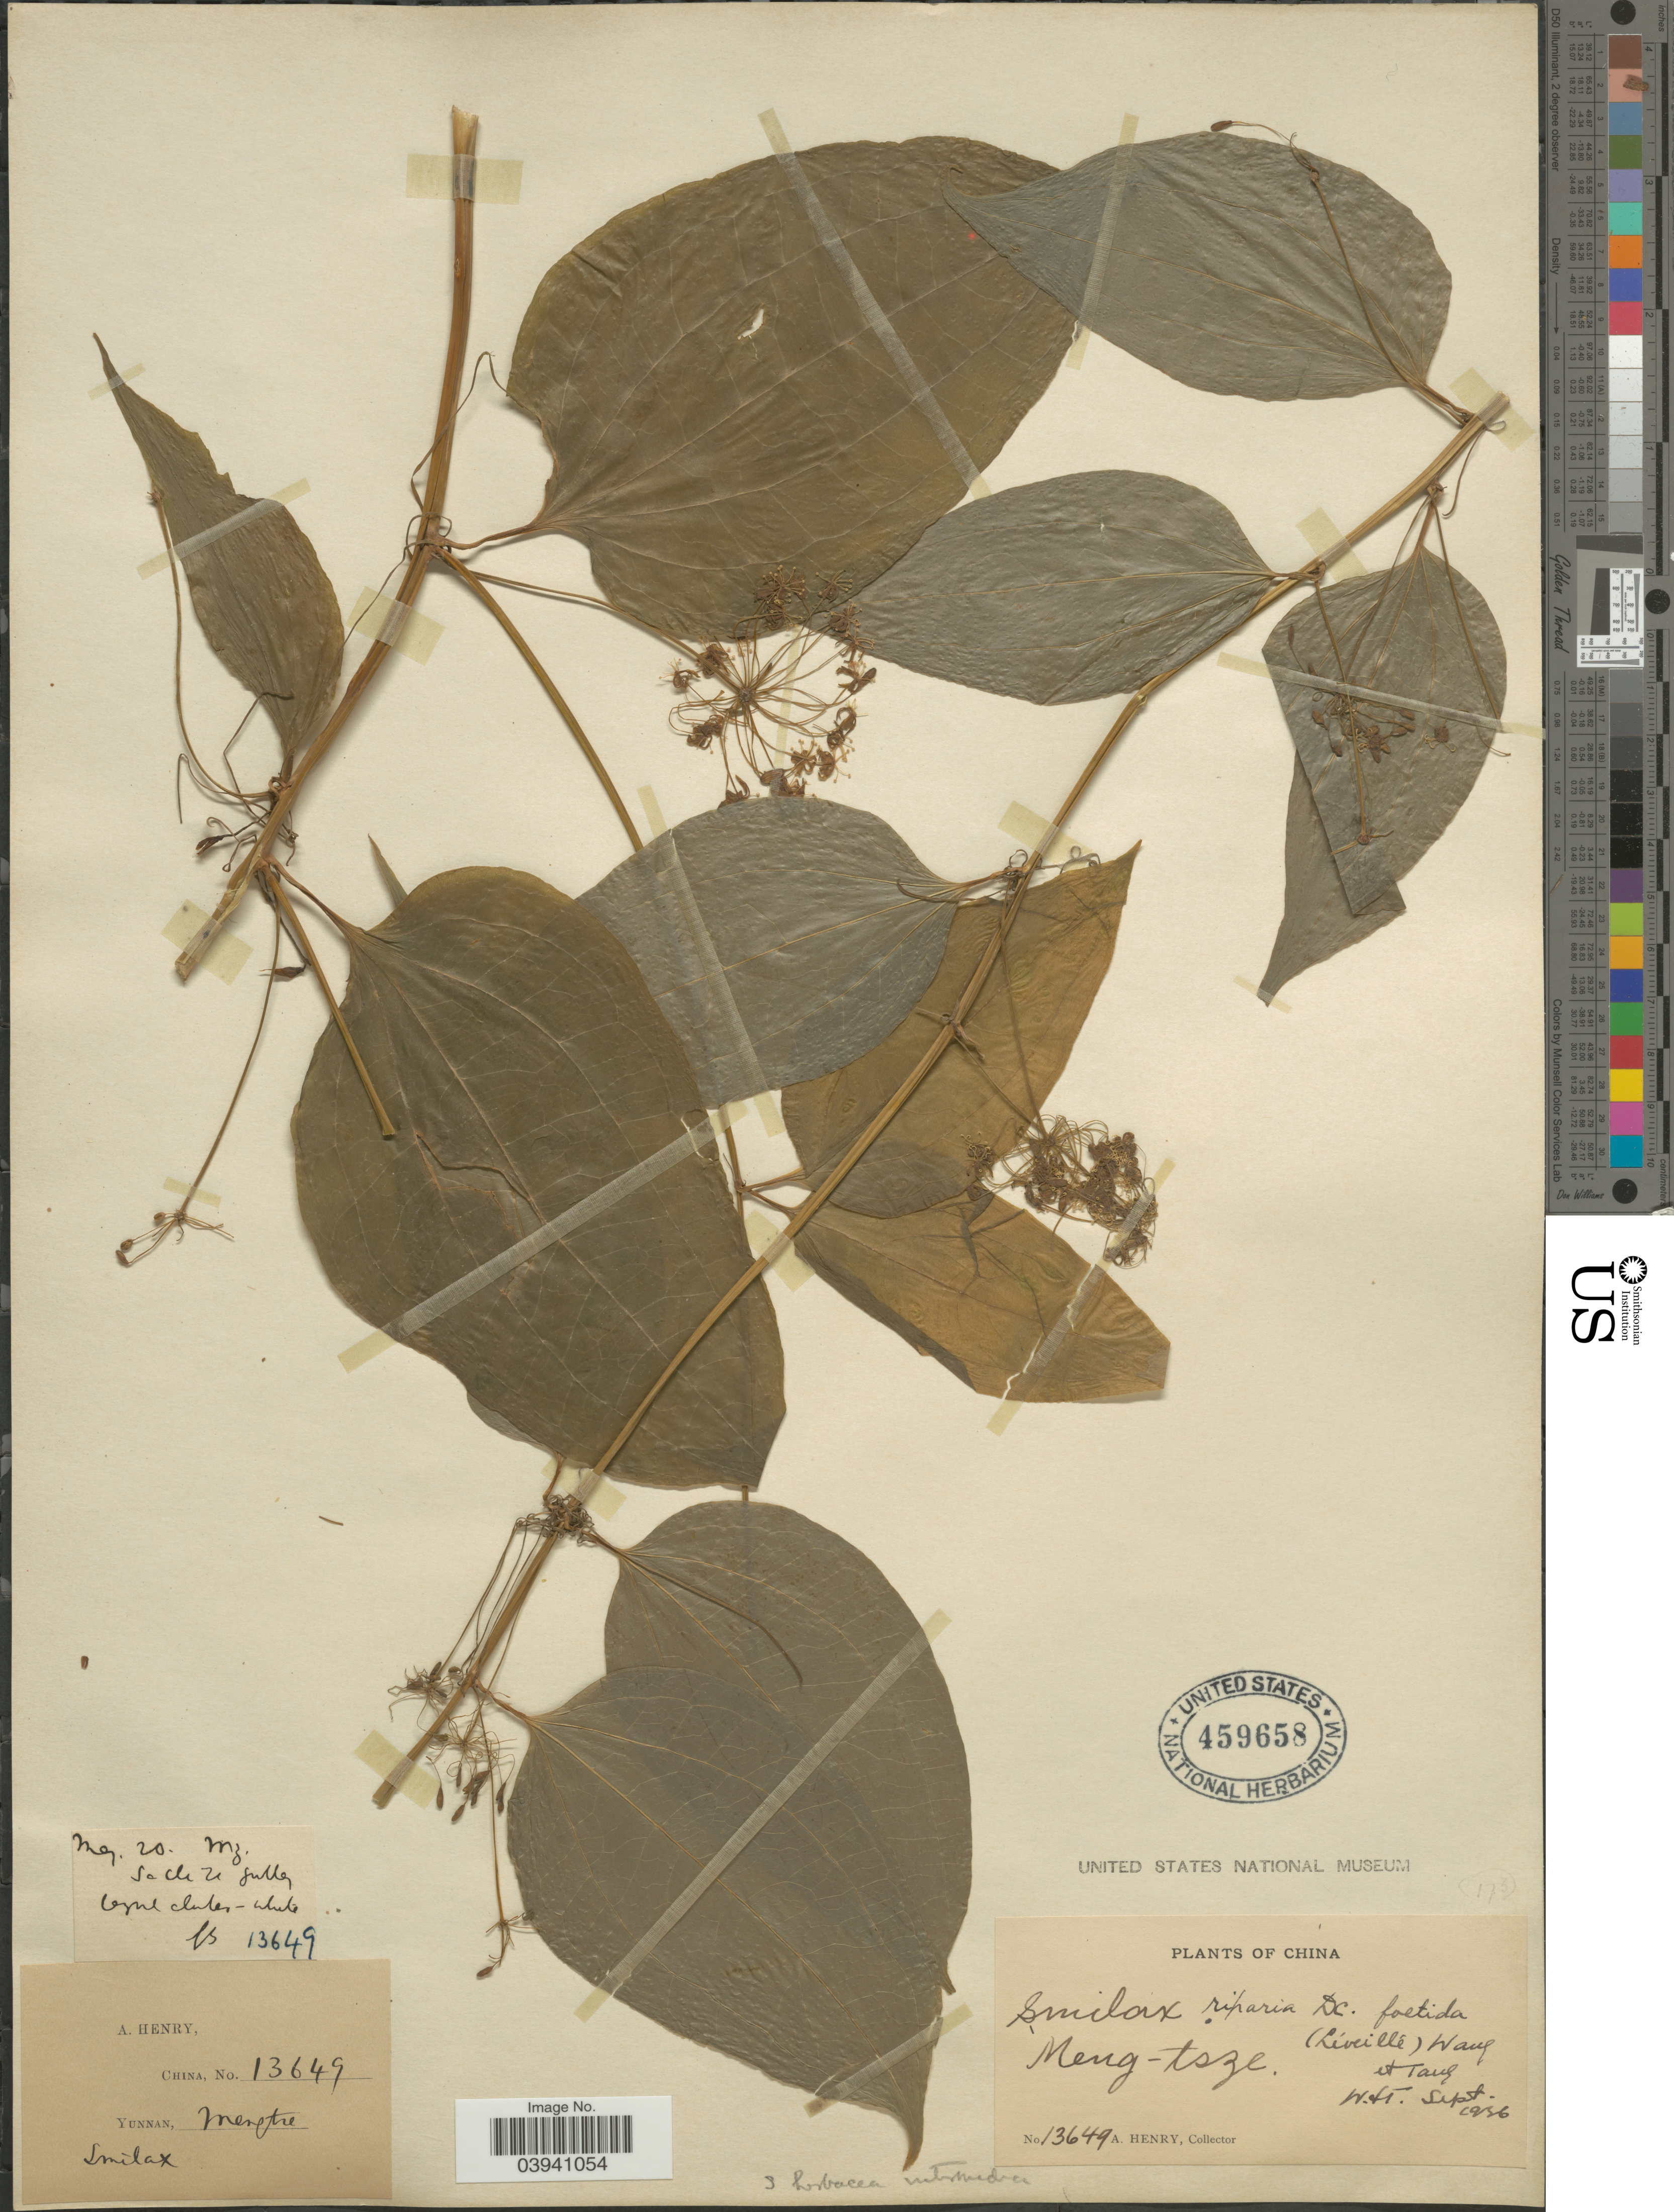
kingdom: Plantae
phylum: Tracheophyta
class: Liliopsida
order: Liliales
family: Smilacaceae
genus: Smilax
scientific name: Smilax riparia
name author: A. DC.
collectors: A. Henry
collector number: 13649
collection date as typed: Transcribed d/m/y: /5/20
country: China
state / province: Yunnan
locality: Meng-tsze. Sa Cli Zi gulley.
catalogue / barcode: US 459658